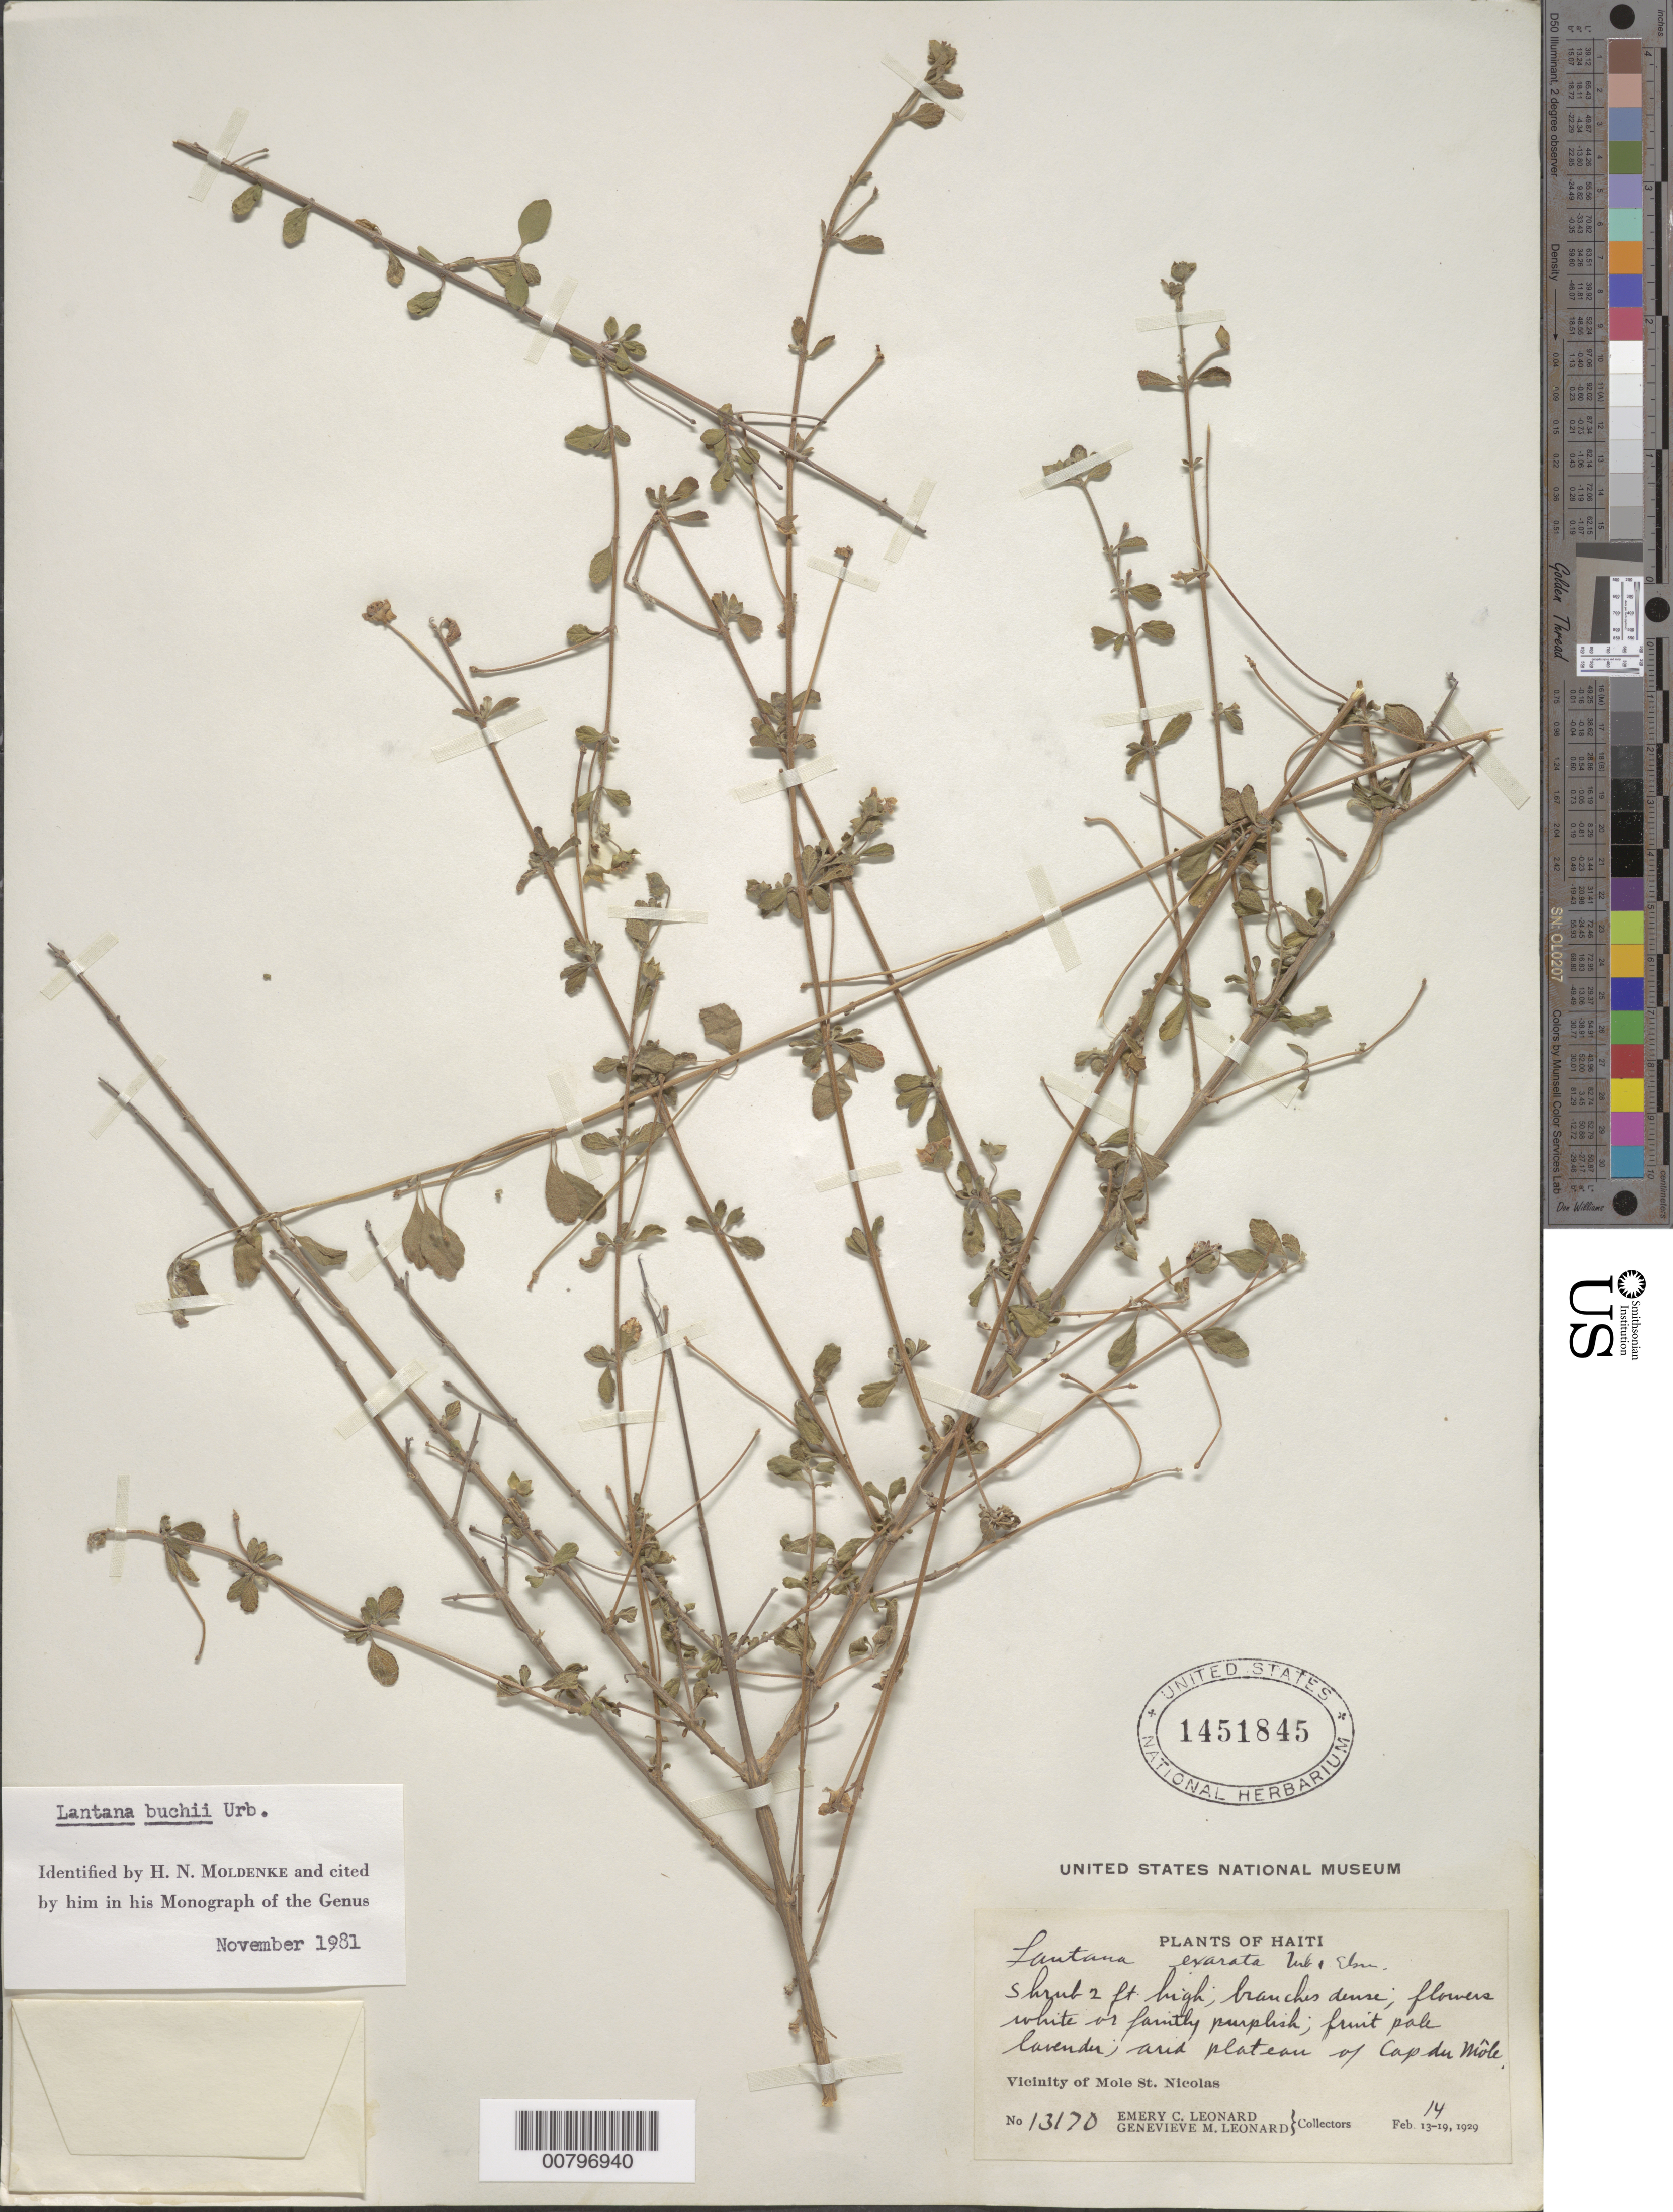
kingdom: Plantae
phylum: Tracheophyta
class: Magnoliopsida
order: Lamiales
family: Verbenaceae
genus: Lantana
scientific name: Lantana buchii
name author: Urb.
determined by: Moldenke, H. N.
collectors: E. C. Leonard & G. M. Leonard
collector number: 13170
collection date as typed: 14 Feb 1929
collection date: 1929-02-14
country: Haiti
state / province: Nord-Ouest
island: Hispaniola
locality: Vicinity of Mole St. Nicolas; Cap du Môle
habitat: Arid plateau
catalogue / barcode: US 1451845